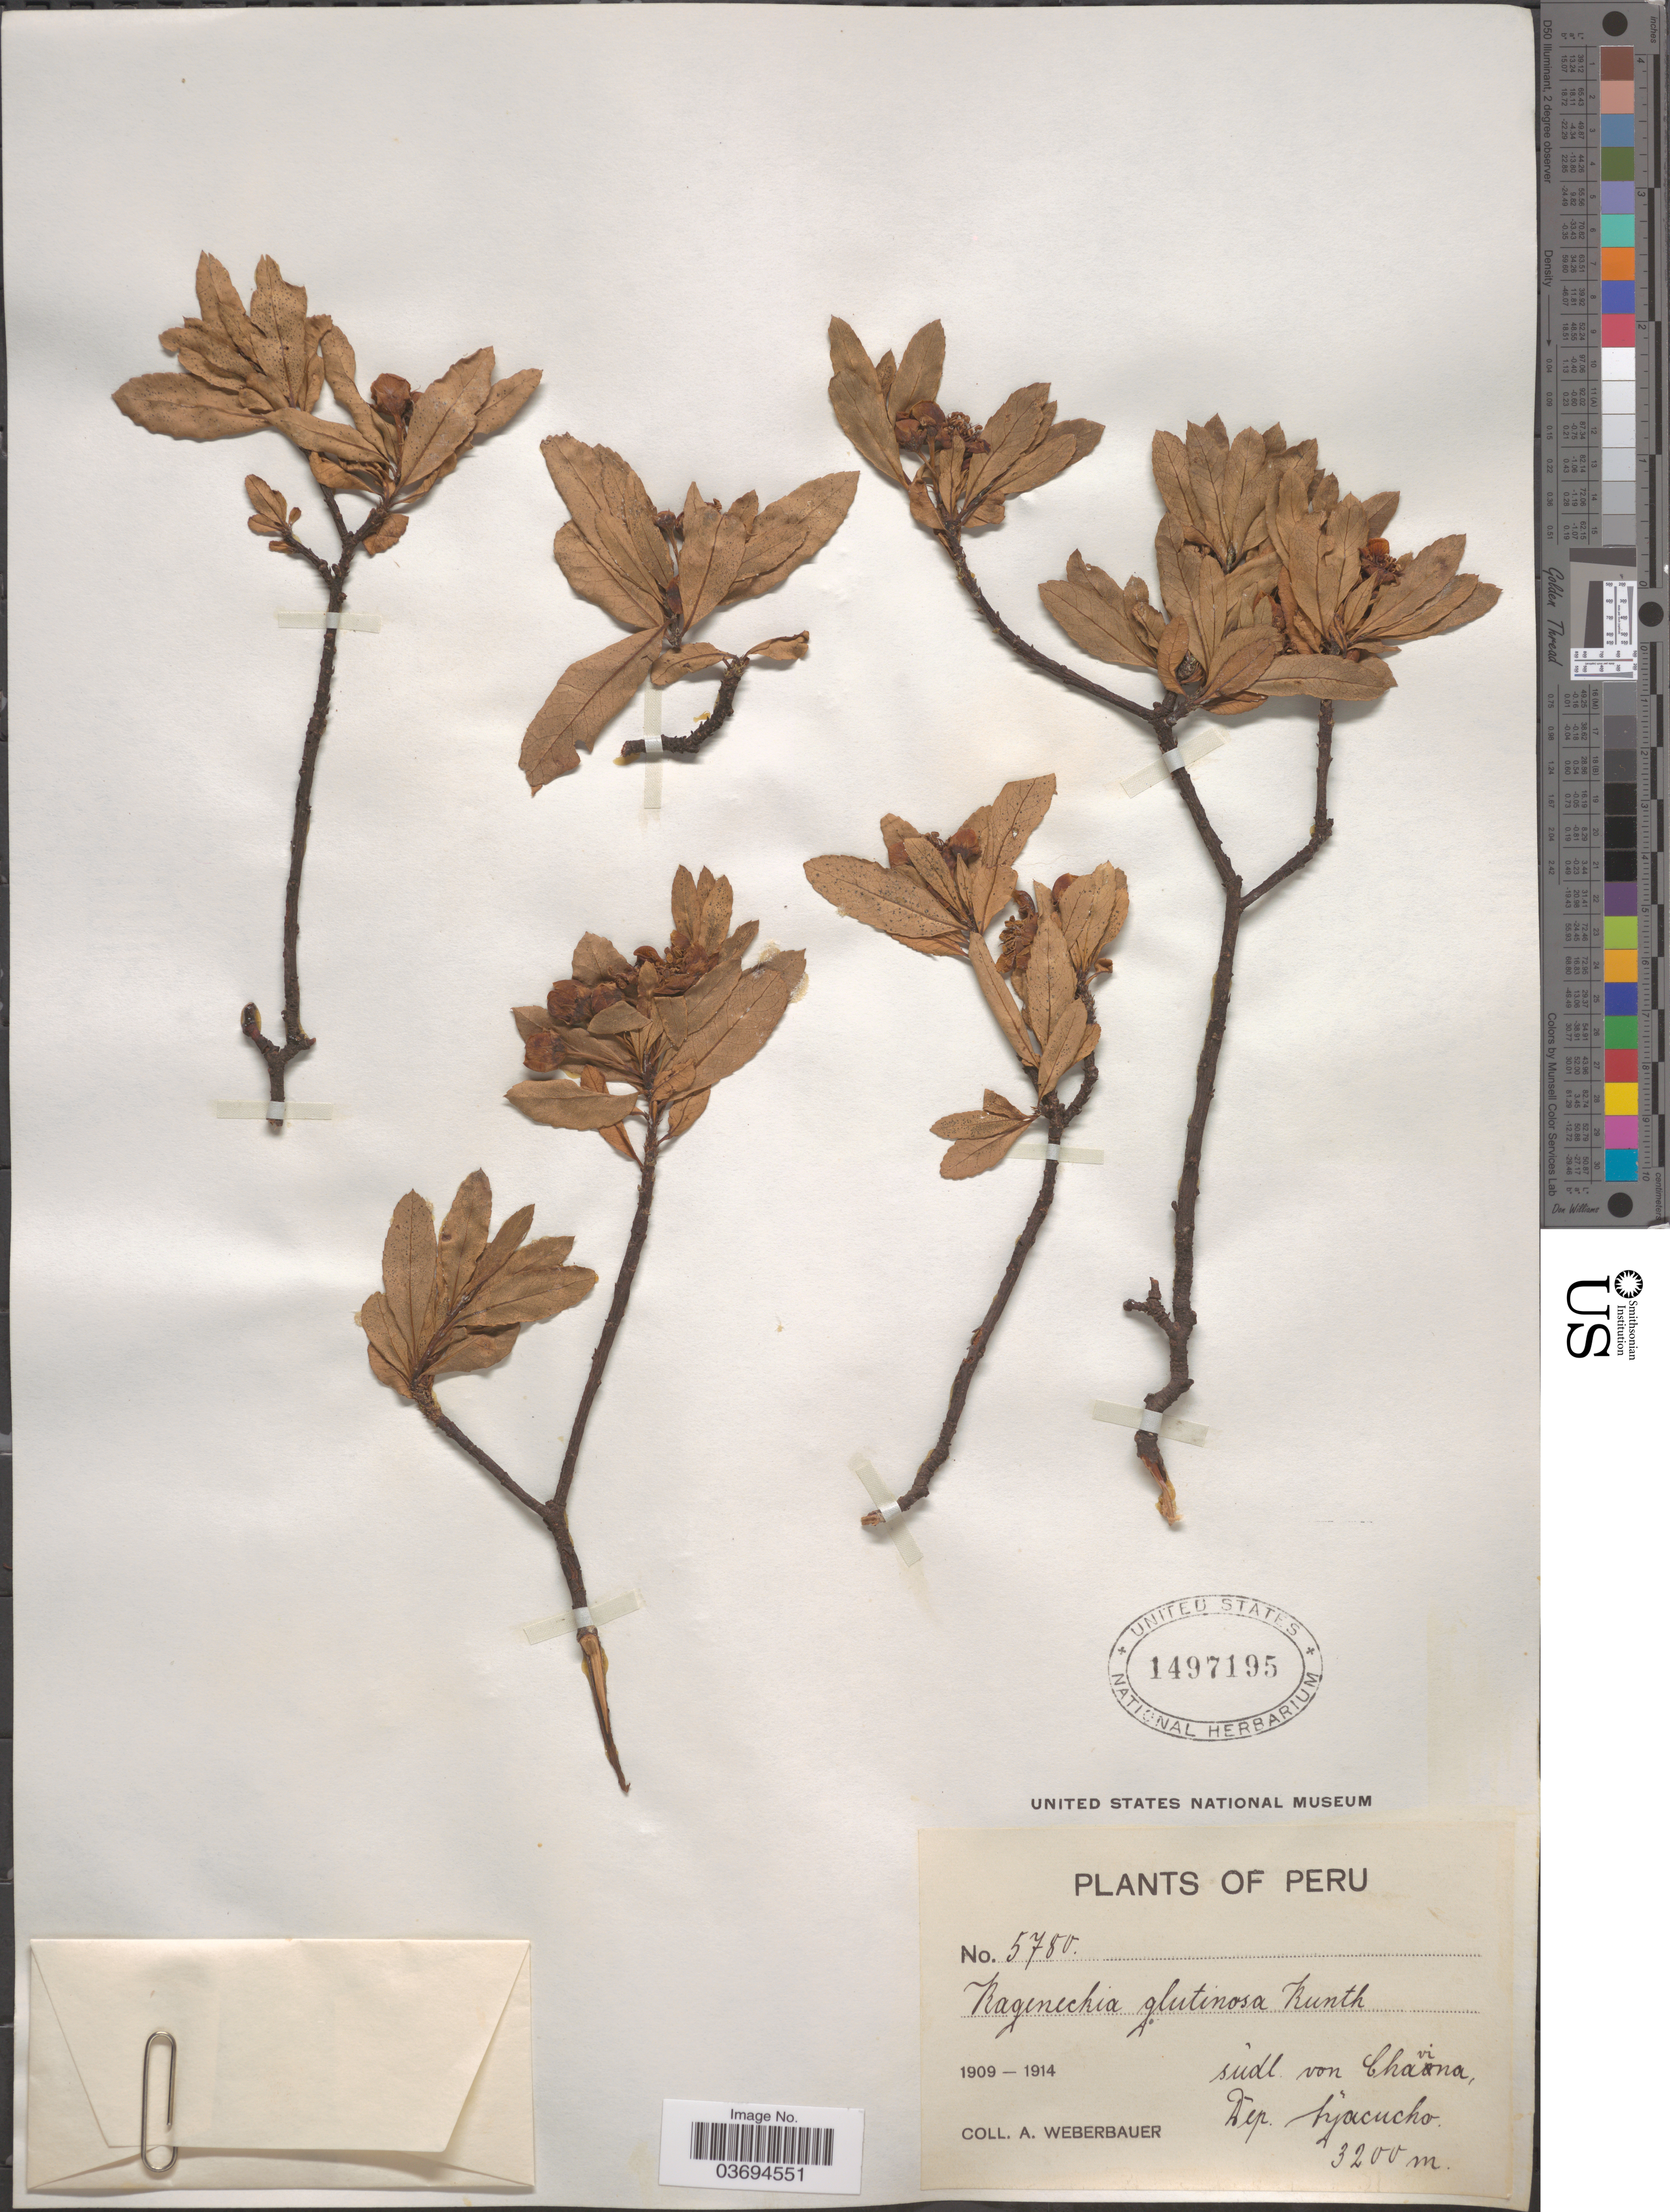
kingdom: Plantae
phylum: Tracheophyta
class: Magnoliopsida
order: Rosales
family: Rosaceae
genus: Kageneckia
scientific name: Kageneckia lanceolata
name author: Ruiz & Pav.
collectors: A. Weberbauer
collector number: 5780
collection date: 1909/1914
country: Peru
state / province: Ayacucho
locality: Sudl. von Chavina. Dep. Ayacucho.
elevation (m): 3200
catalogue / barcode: US 1497195